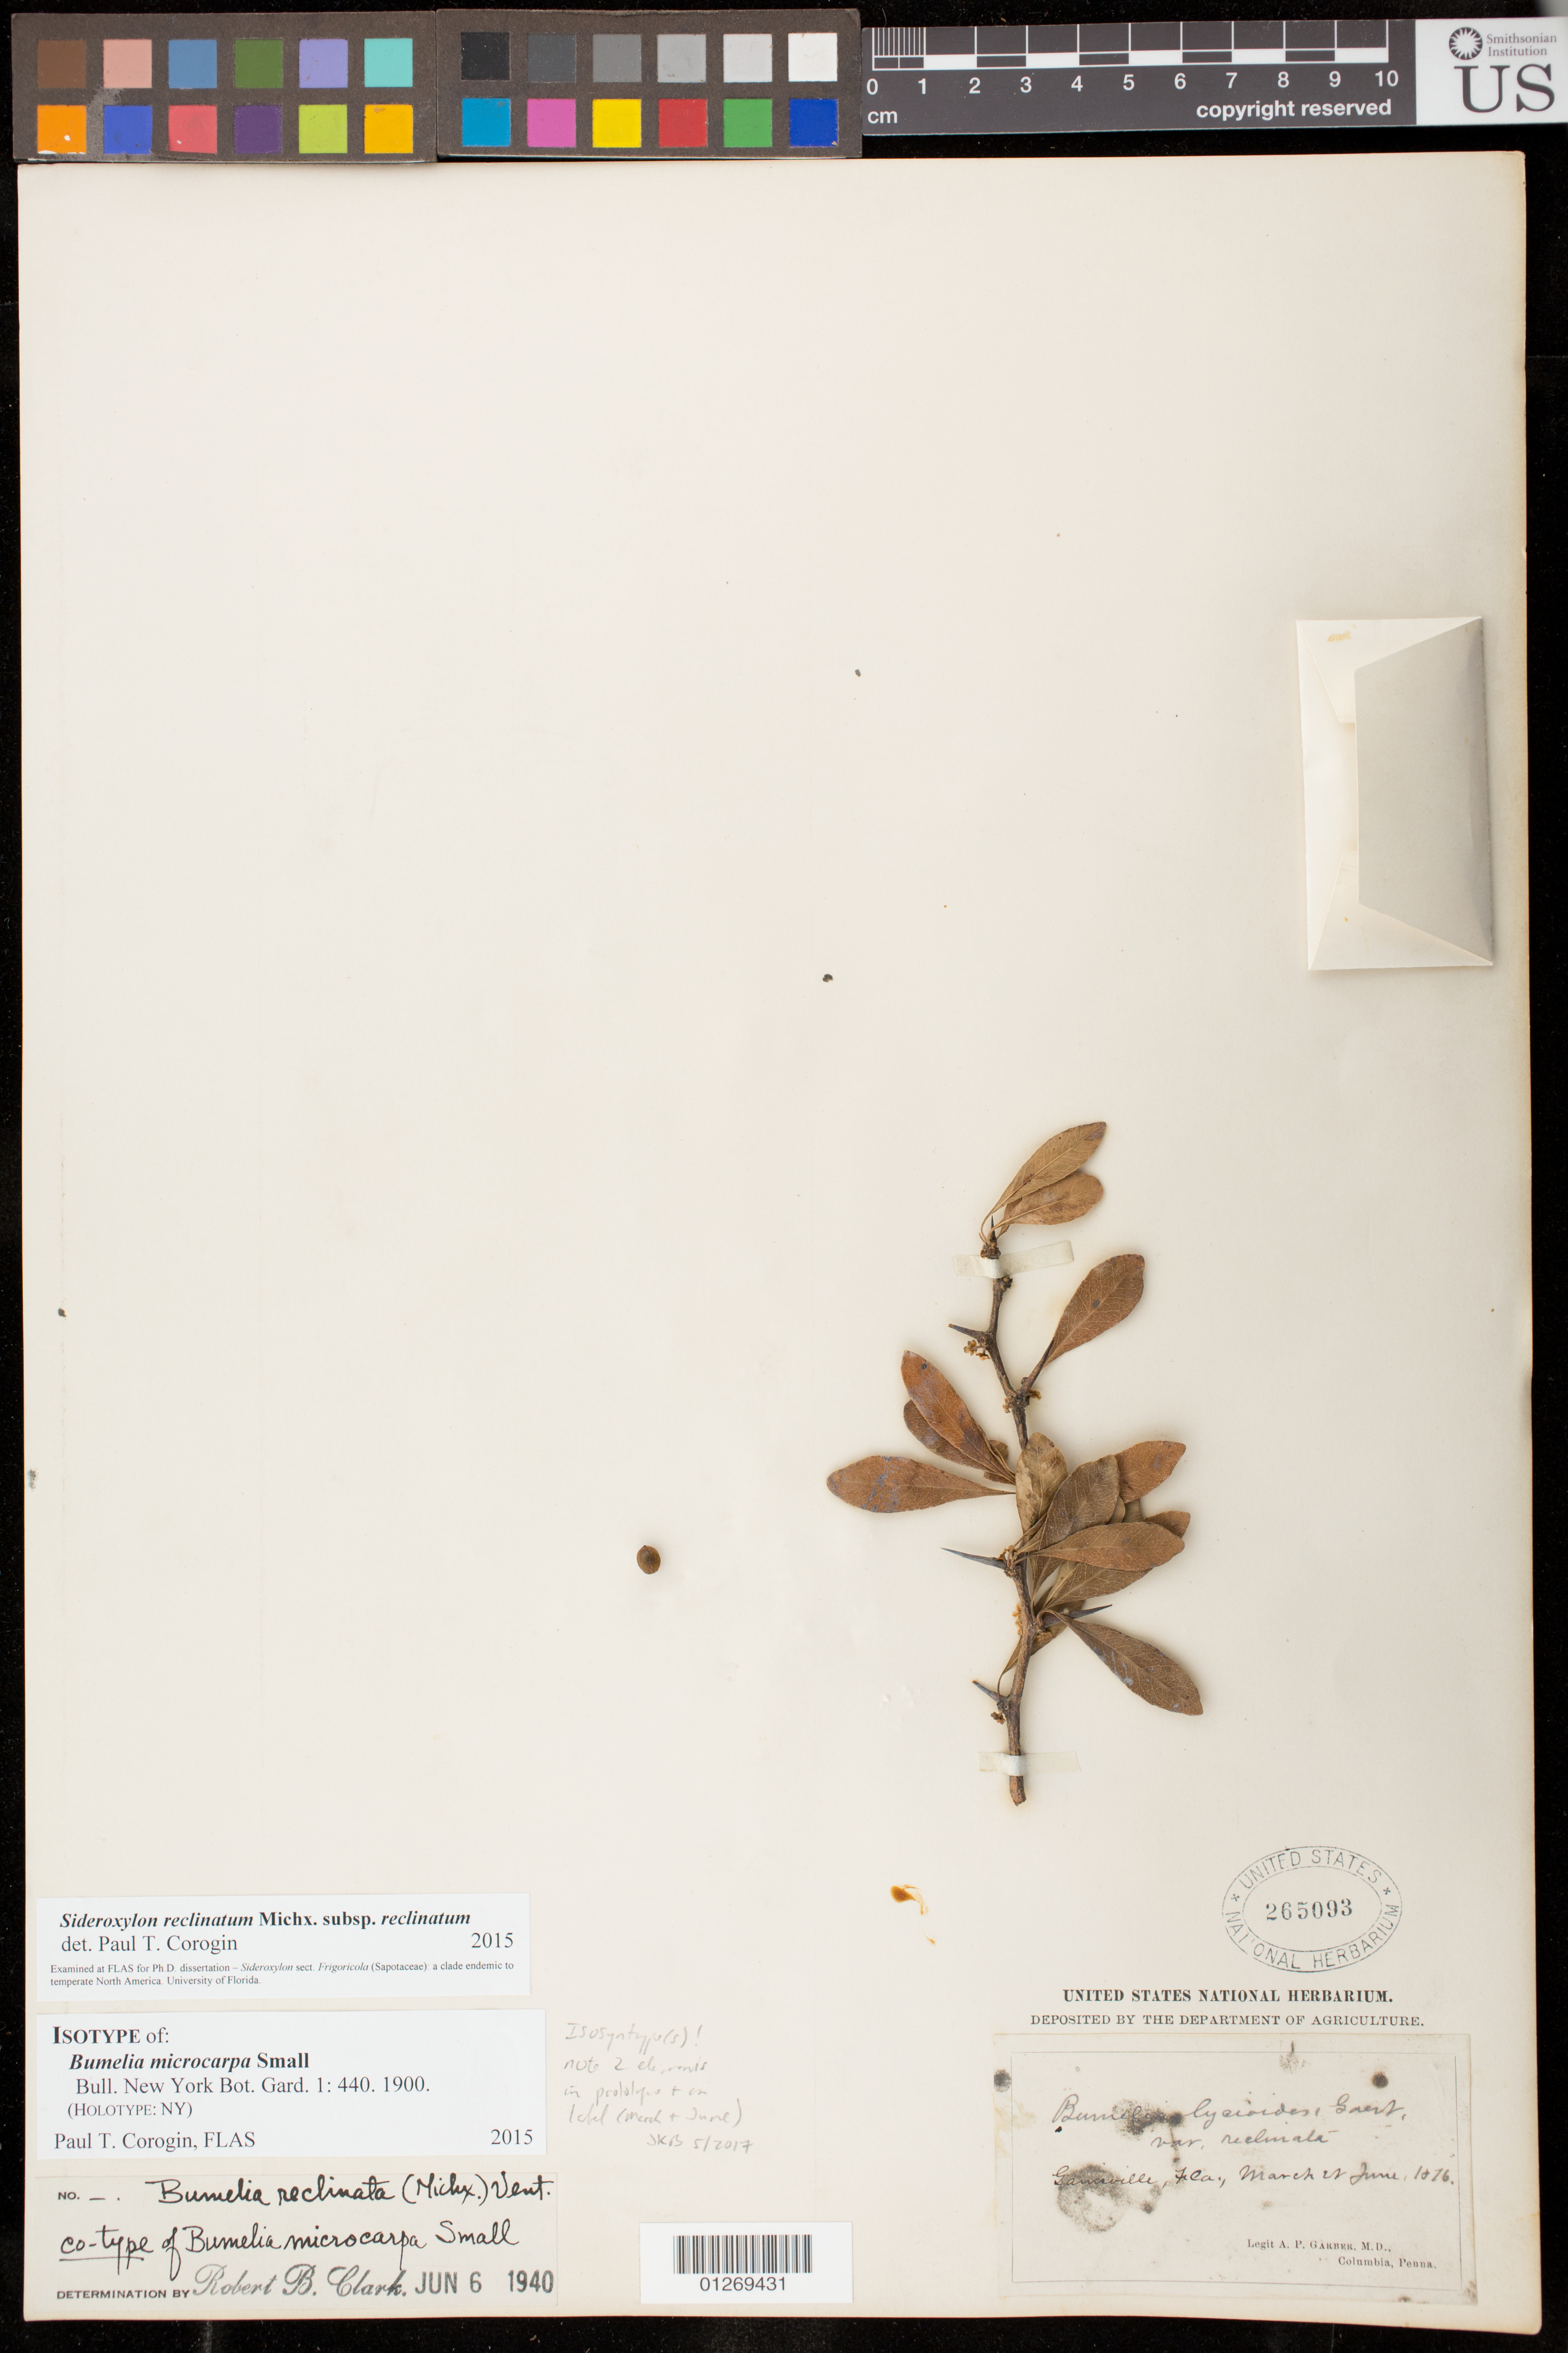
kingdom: Plantae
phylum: Tracheophyta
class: Magnoliopsida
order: Ericales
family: Sapotaceae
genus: Bumelia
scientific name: Bumelia microcarpa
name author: Small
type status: Isosyntype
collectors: A. P. Garber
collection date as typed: March et June, 1876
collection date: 1876-03,1876-06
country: United States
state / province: Florida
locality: Gainsville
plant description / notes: Specimen annotated as "isotype" by P.T. Corogin (2015). Specimen label indicates "March et June" (as does protologue) indicating 2 elements (syntypes) in original type material; unclear whether US specimen bears 2 elements (fragment packet contains fruits) but specimen at NY bears identical label and is mounted with 2 elements (flowering and fruiting).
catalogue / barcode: US 265093